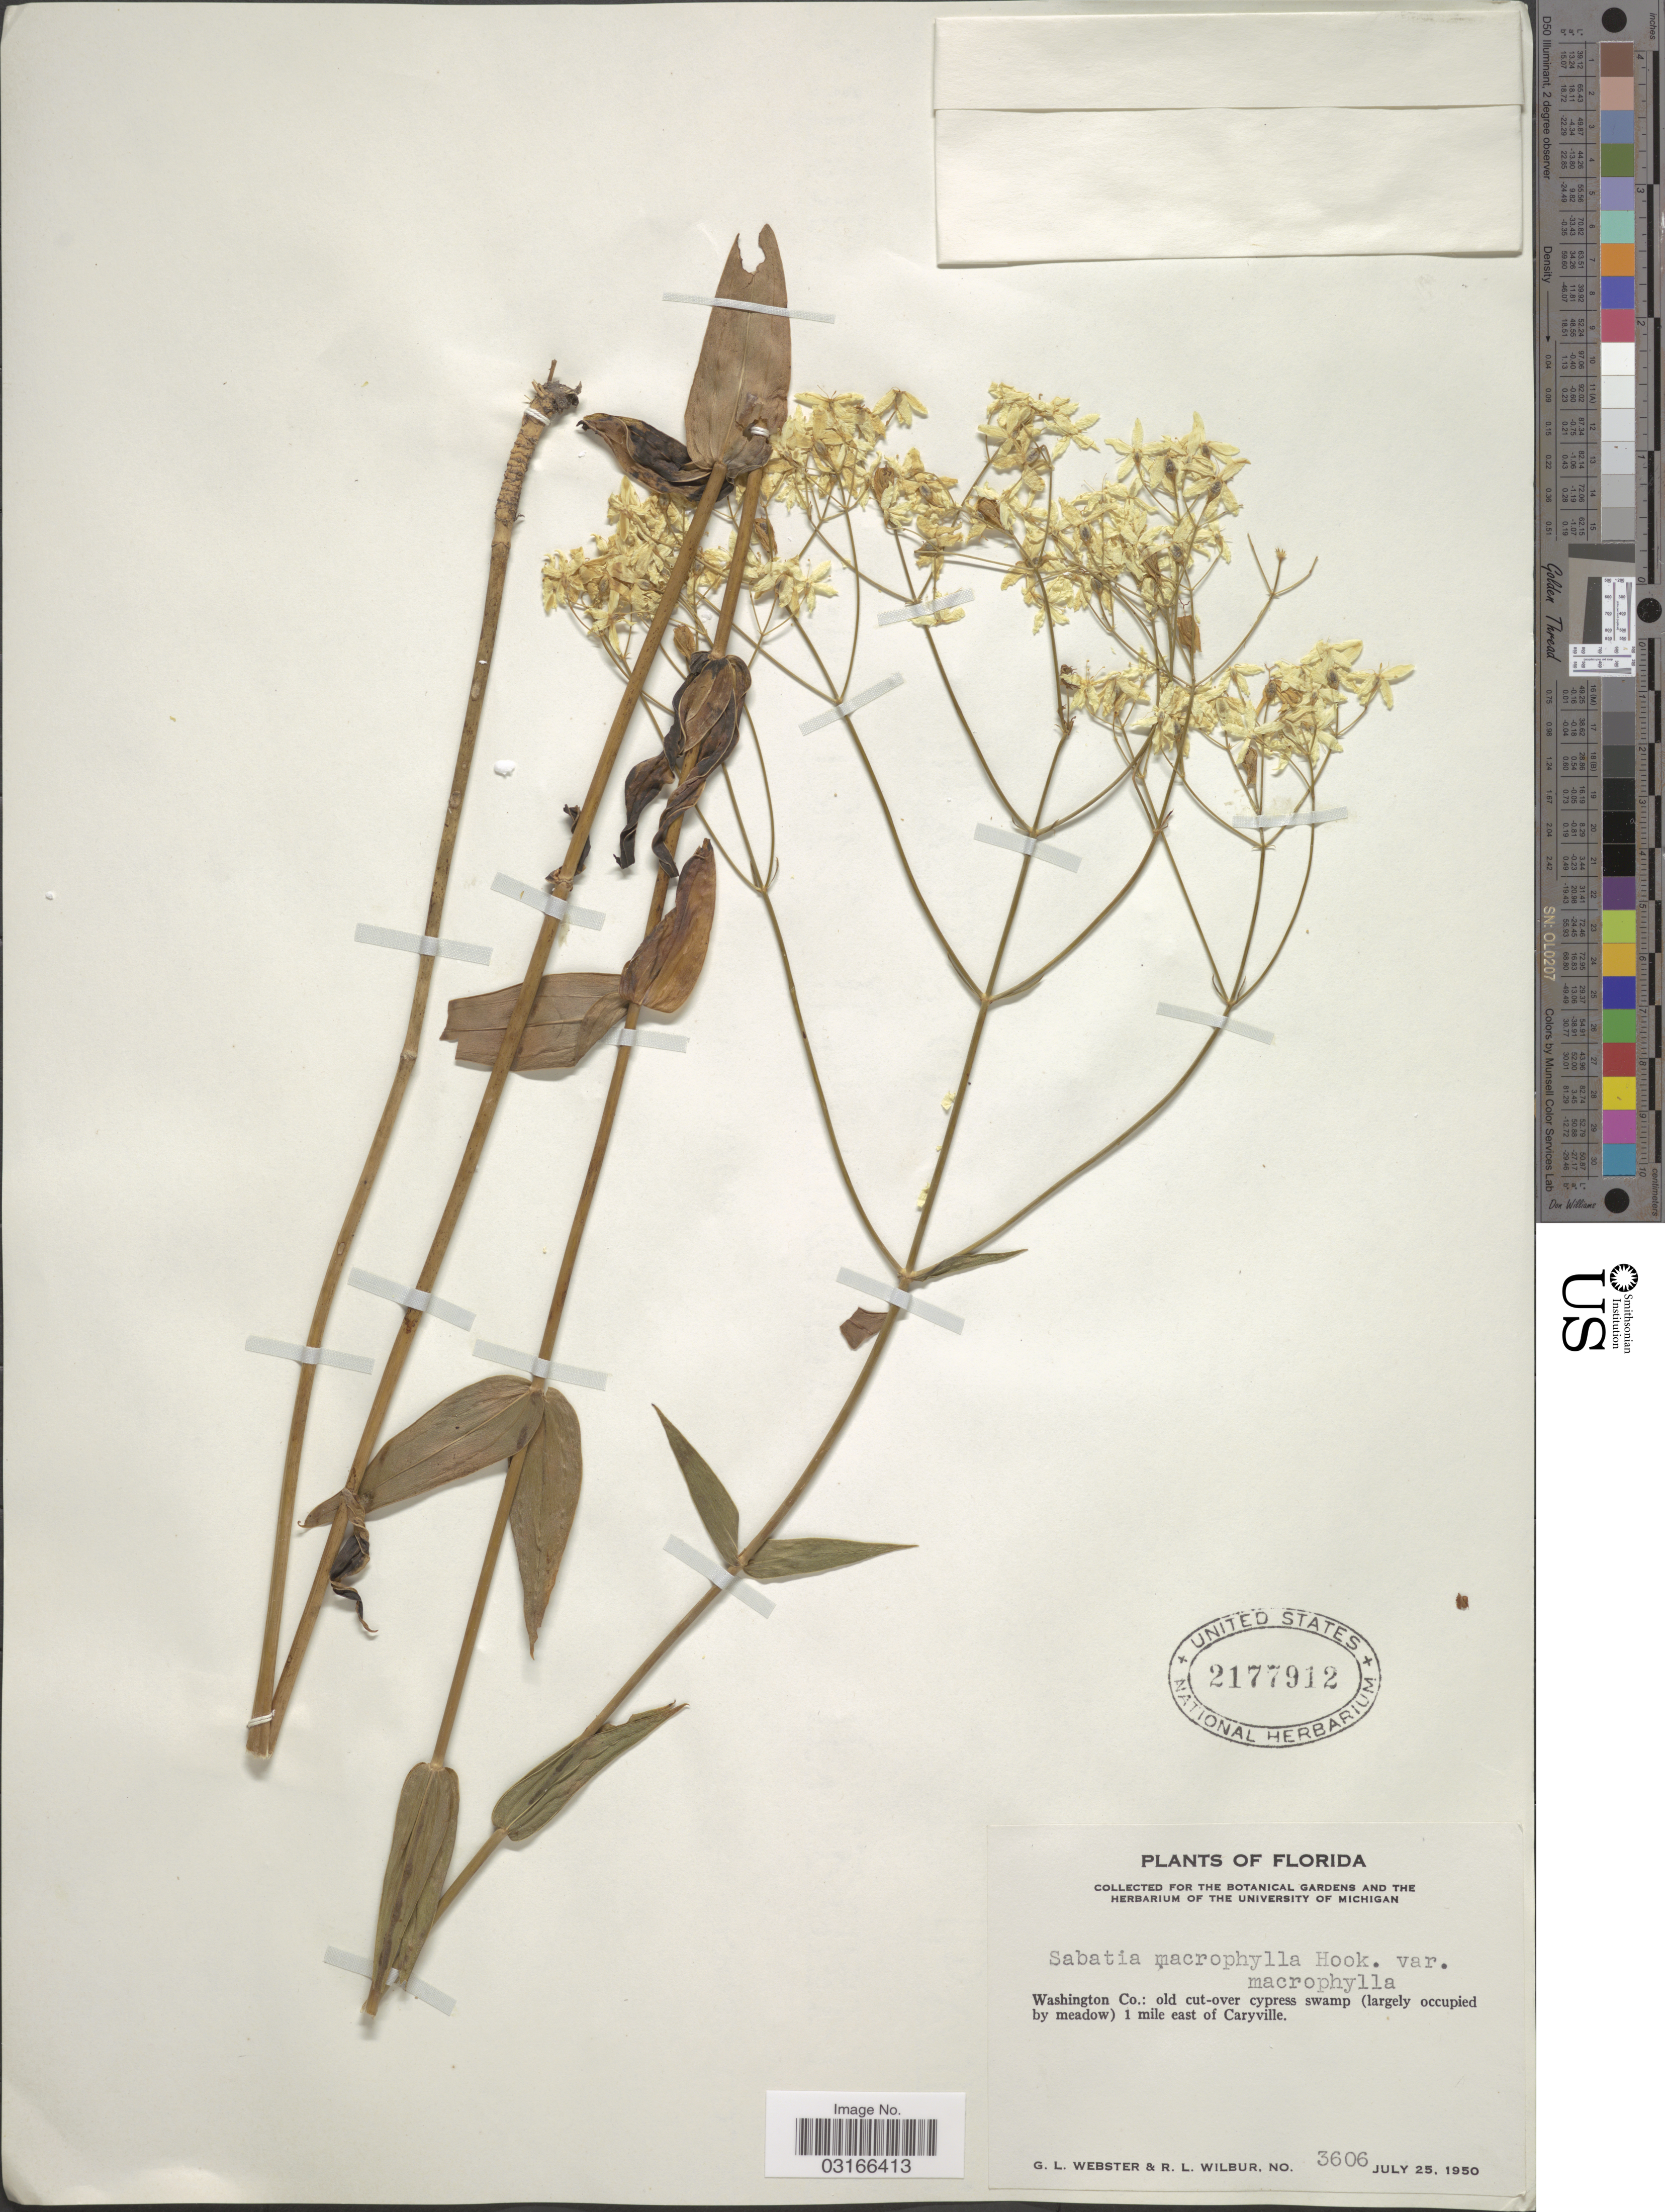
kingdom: Plantae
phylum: Tracheophyta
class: Magnoliopsida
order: Gentianales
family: Gentianaceae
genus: Sabatia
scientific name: Sabatia campestris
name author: Nutt.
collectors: G. L. Webster & R. L. Wilbur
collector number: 3606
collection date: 1950-07-25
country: United States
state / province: Florida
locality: Washington Co.: old cut-over cypress swamp (largely occupied by meadow) 1 mile east of Caryville.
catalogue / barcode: US 2177912